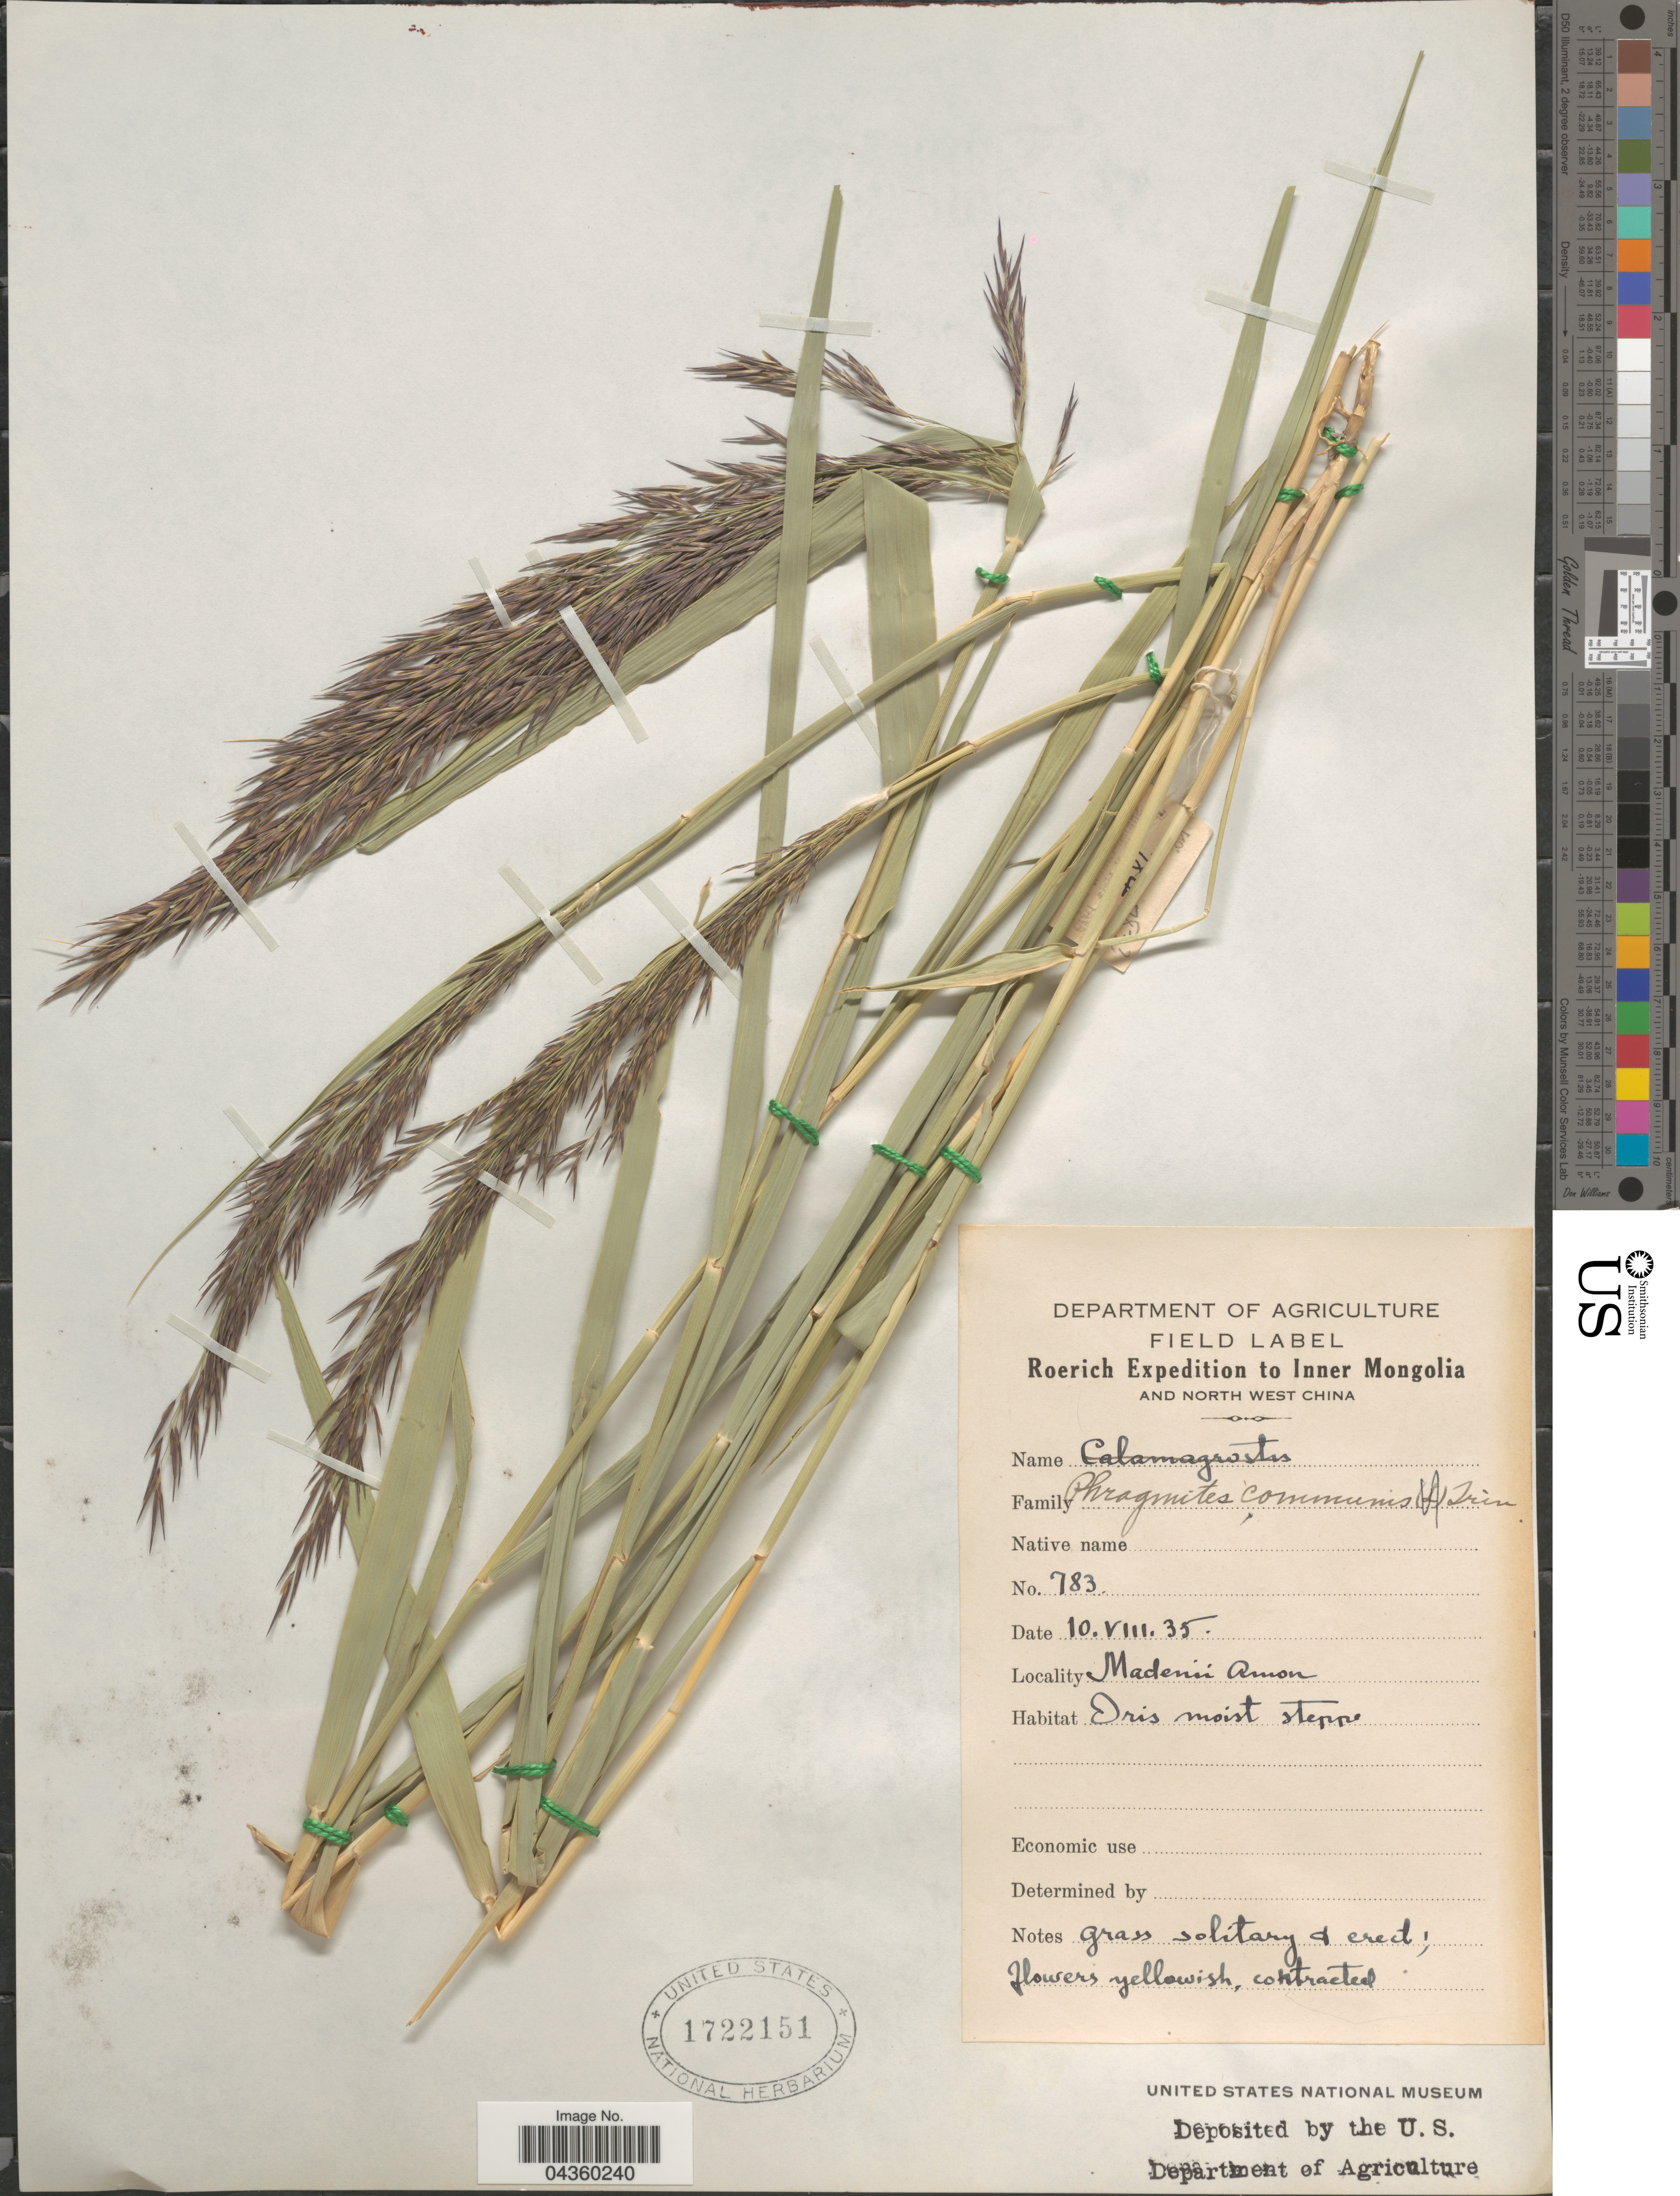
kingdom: Plantae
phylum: Tracheophyta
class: Liliopsida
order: Poales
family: Poaceae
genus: Phragmites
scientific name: Phragmites australis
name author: (Cav.) Trin. ex Steud.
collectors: Roerich Expedition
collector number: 783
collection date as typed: Transcribed d/m/y: 10/8/35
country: China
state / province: Nei Monggol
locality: Inner Mongolia and North West China. Madenii Amon.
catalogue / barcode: US 1722151